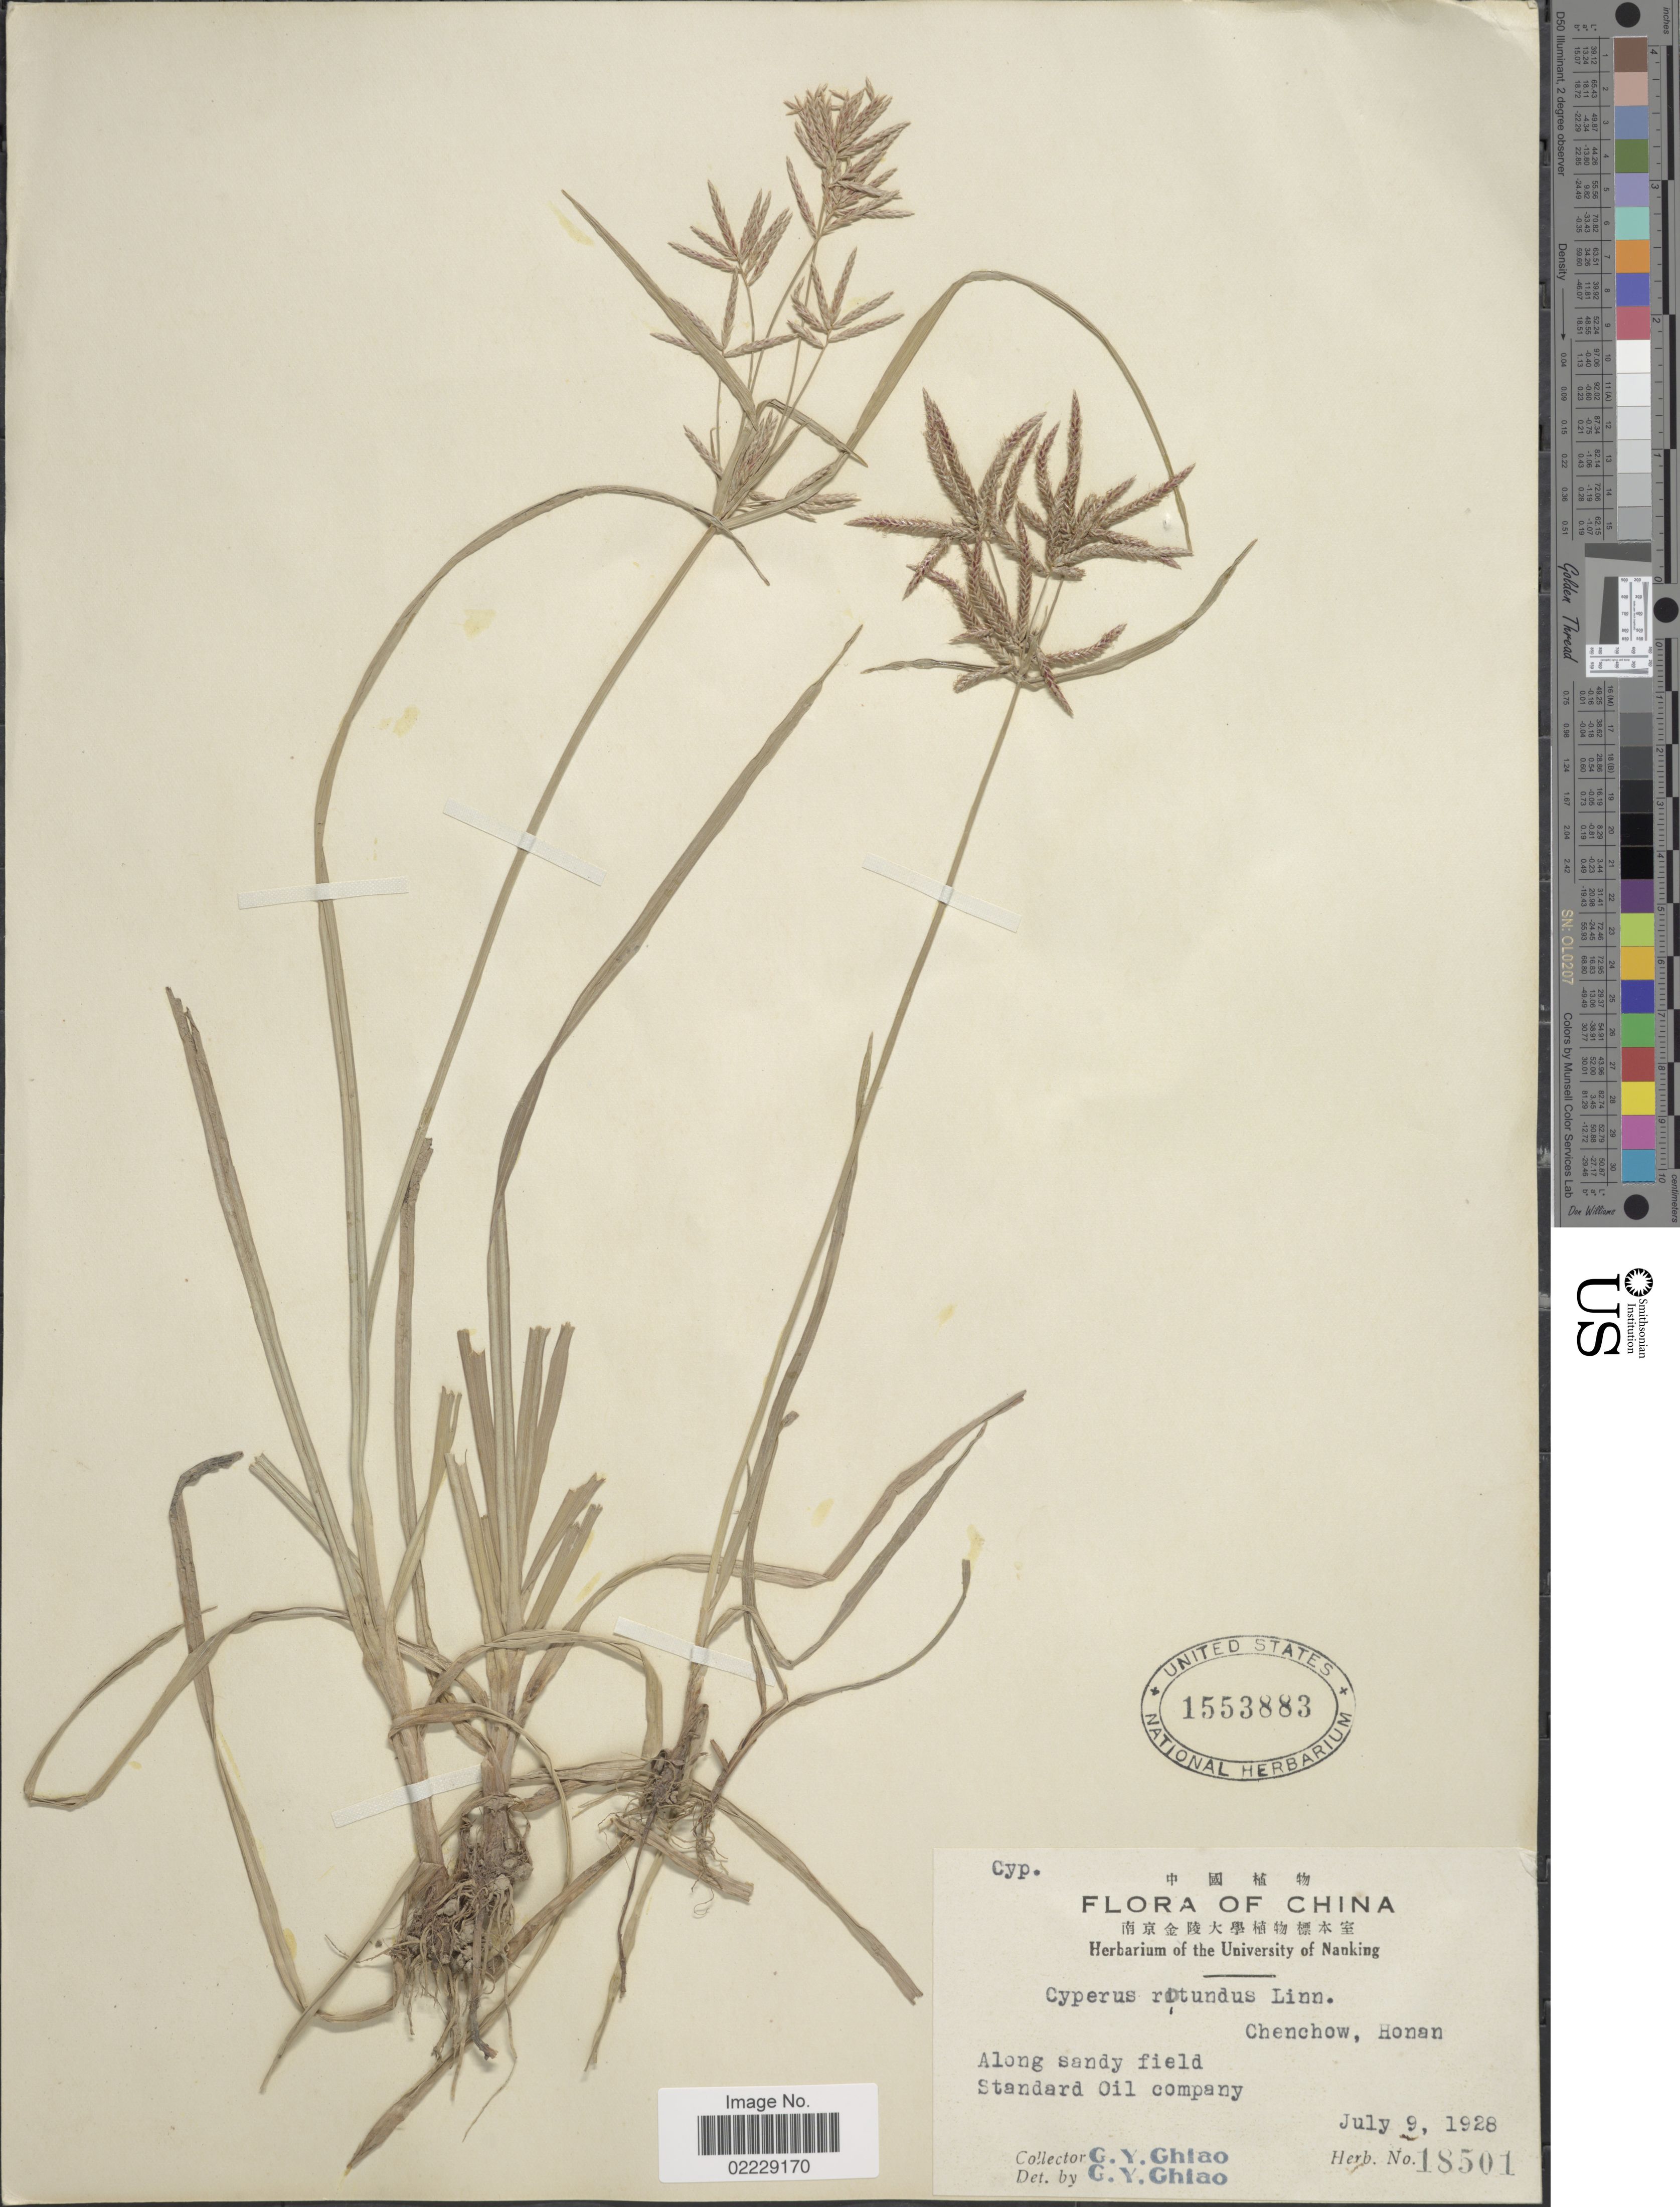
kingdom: Plantae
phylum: Tracheophyta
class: Liliopsida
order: Poales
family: Cyperaceae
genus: Cyperus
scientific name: Cyperus rotundus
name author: L.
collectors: C. Y. Chiao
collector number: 18501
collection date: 1928-07-09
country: China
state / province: Henan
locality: Chenchow, Honan, Standard Oil Company.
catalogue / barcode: US 1553883